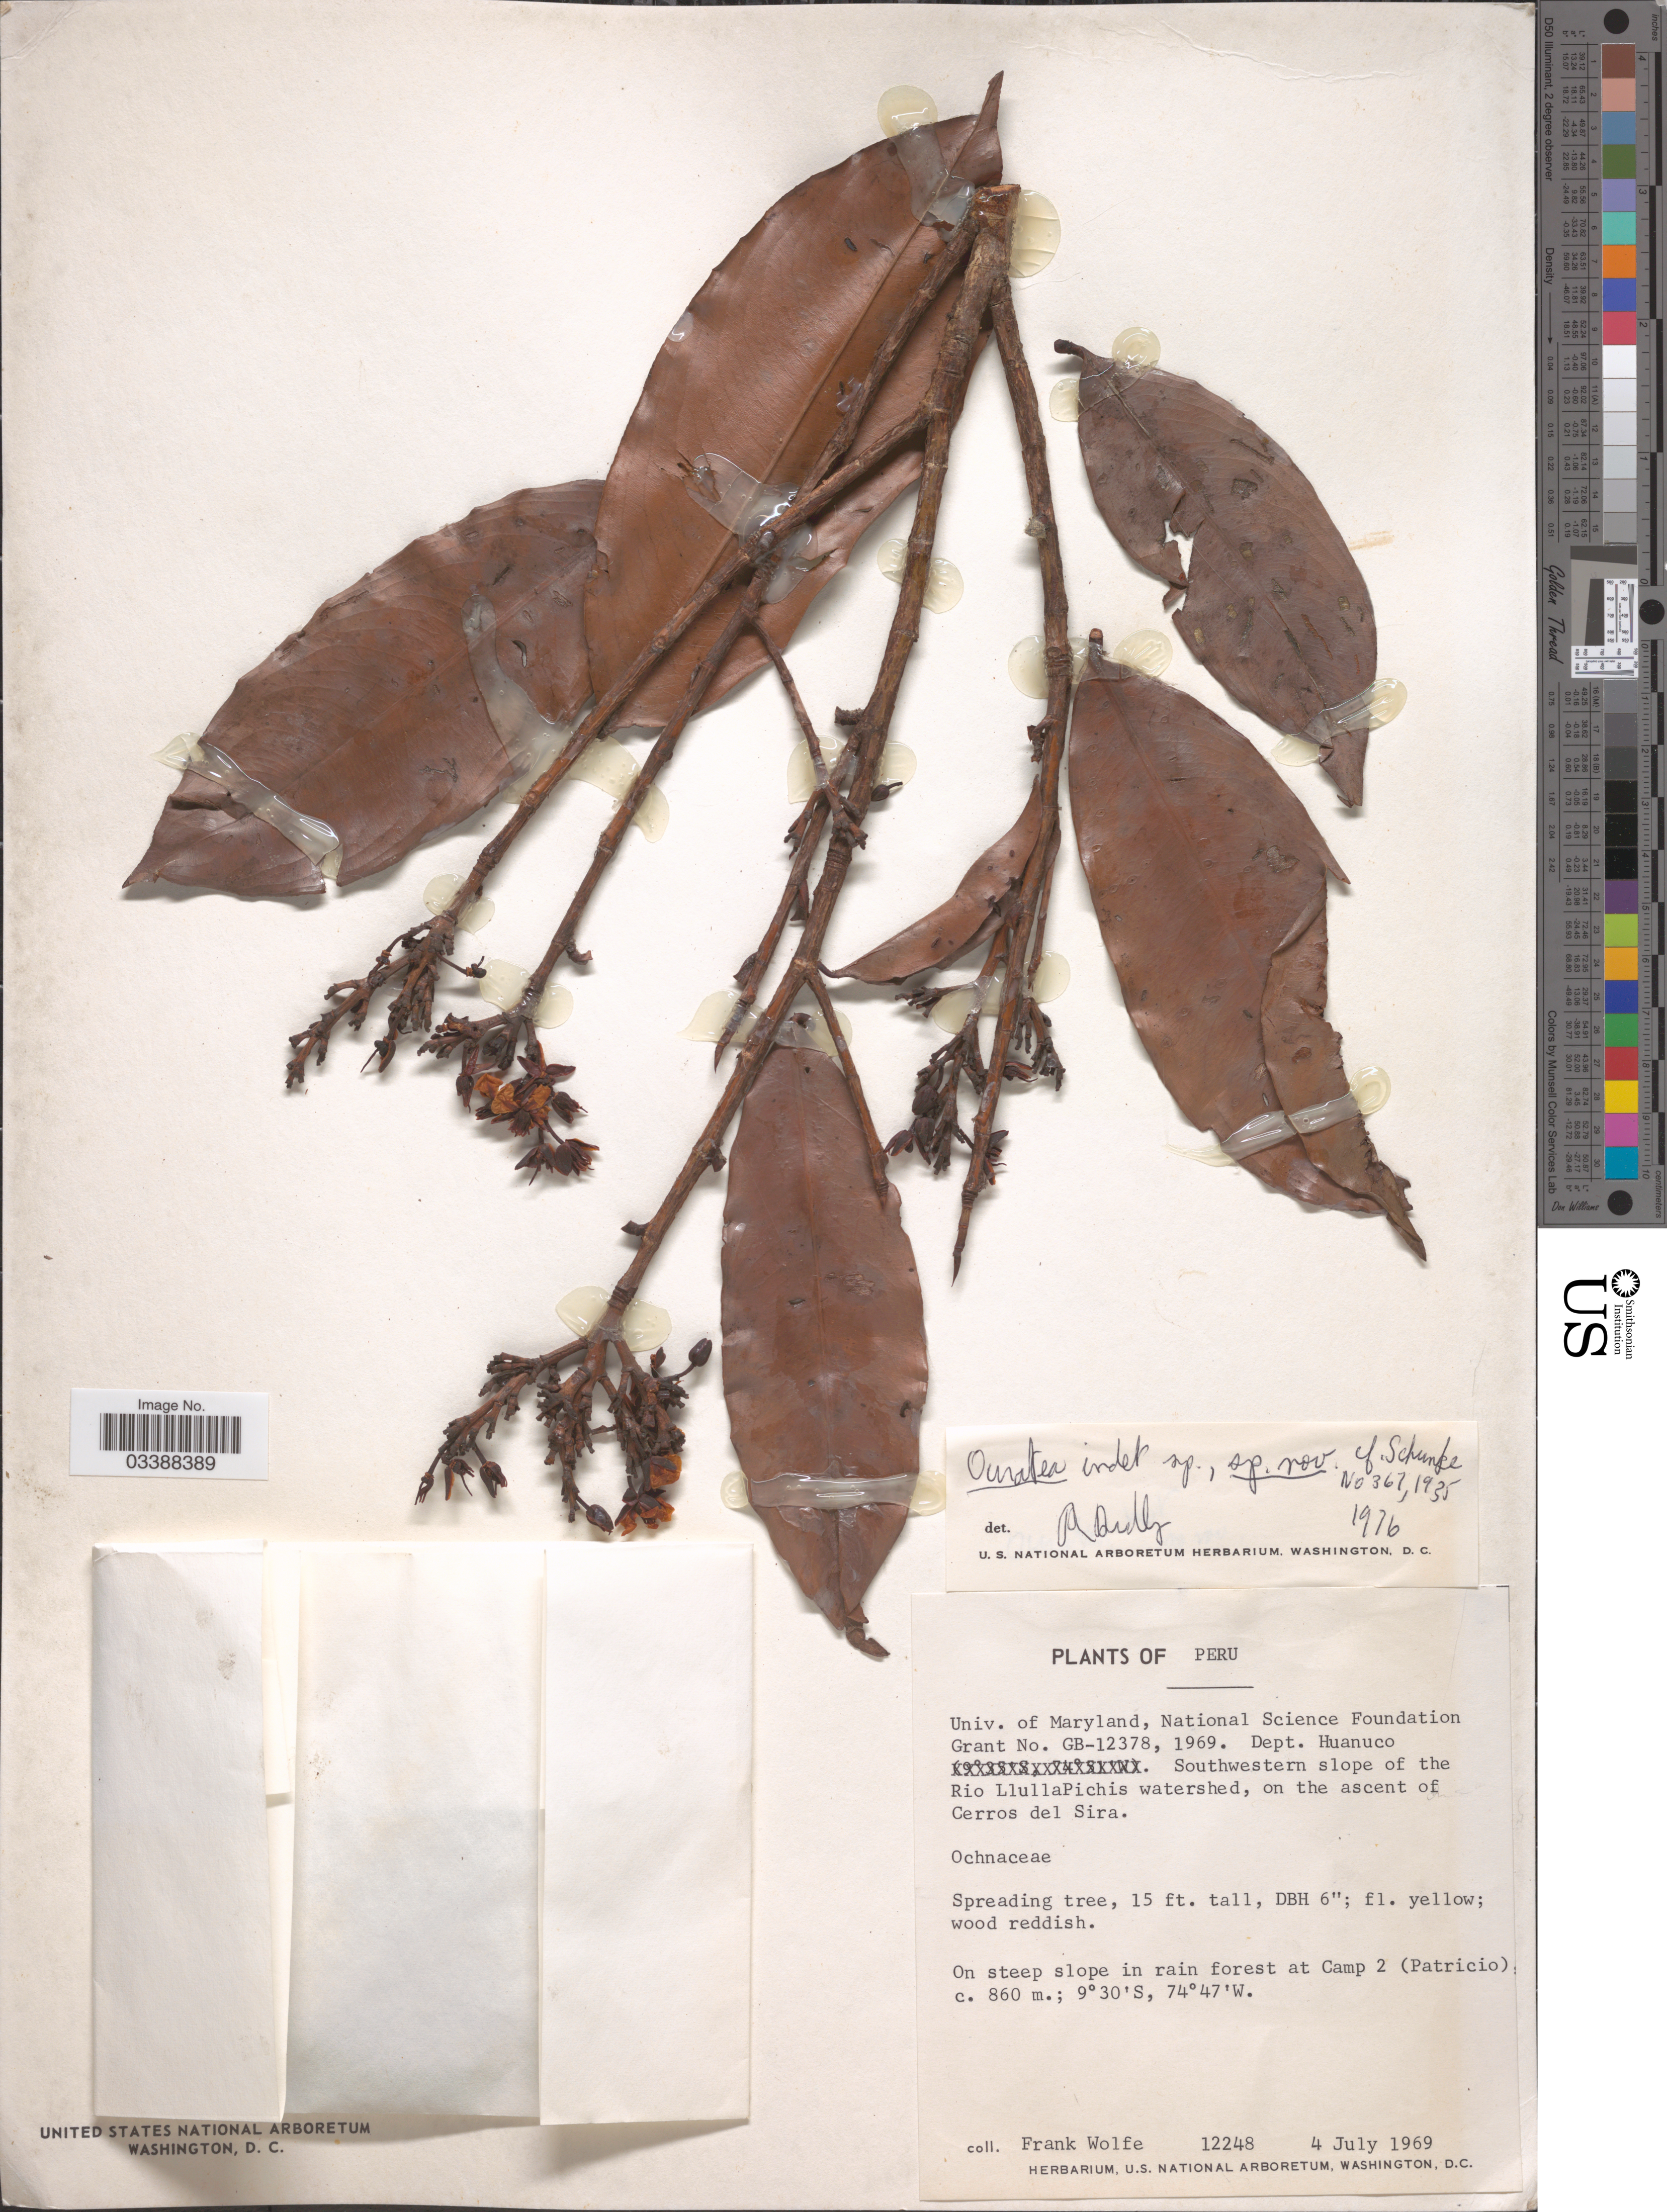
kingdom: Plantae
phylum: Tracheophyta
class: Magnoliopsida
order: Malpighiales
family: Ochnaceae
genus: Ouratea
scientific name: Ouratea sp.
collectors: F. Wolfe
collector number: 12248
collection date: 1969-07-04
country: Peru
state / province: Huánuco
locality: Dept. Huanuco. Southwestern slope of the Rio LlullaPichis watershed, on the ascent of Cerro del Sira.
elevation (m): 860